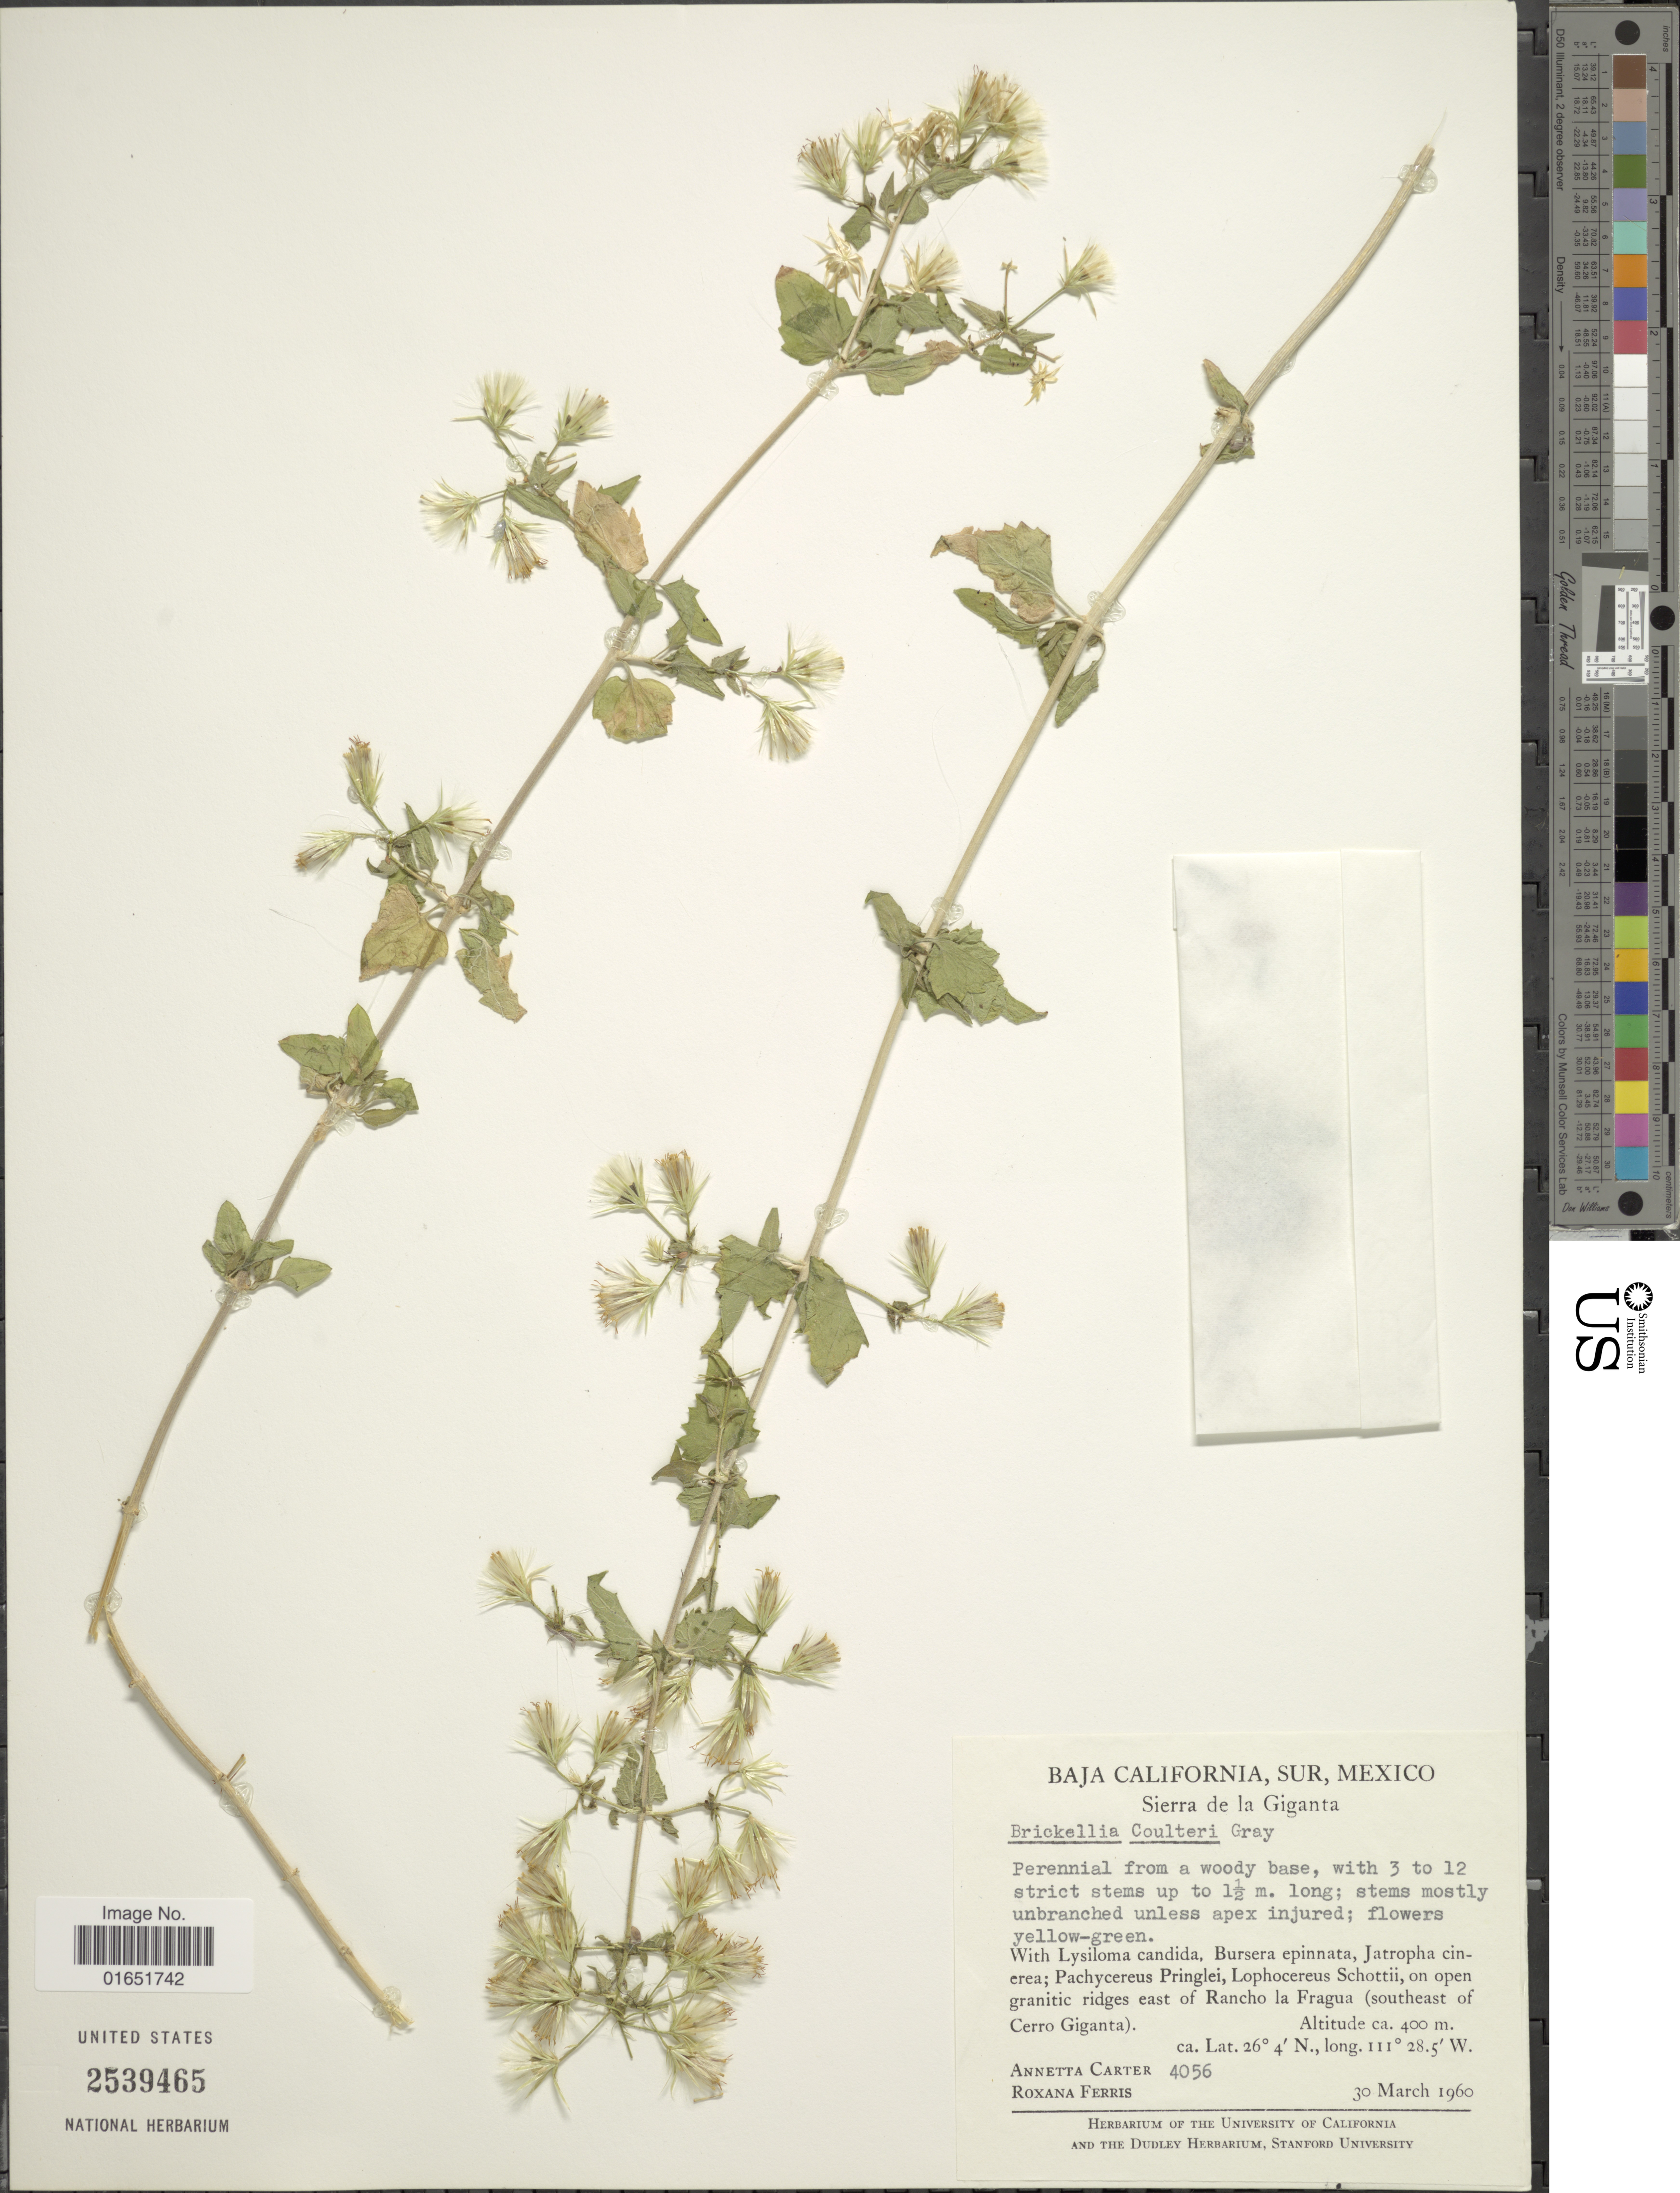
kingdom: Plantae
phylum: Tracheophyta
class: Magnoliopsida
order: Asterales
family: Asteraceae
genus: Brickellia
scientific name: Brickellia coulteri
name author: A. Gray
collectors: A. Carter & R. S. Ferris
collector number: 4056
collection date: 1960-03-30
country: Mexico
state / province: Baja California Sur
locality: Sur, Sierra de la Giganta, on open granitic ridges east of Rancho La Fragua (southeast of Cerro Giganta)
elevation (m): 400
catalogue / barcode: US 2539465